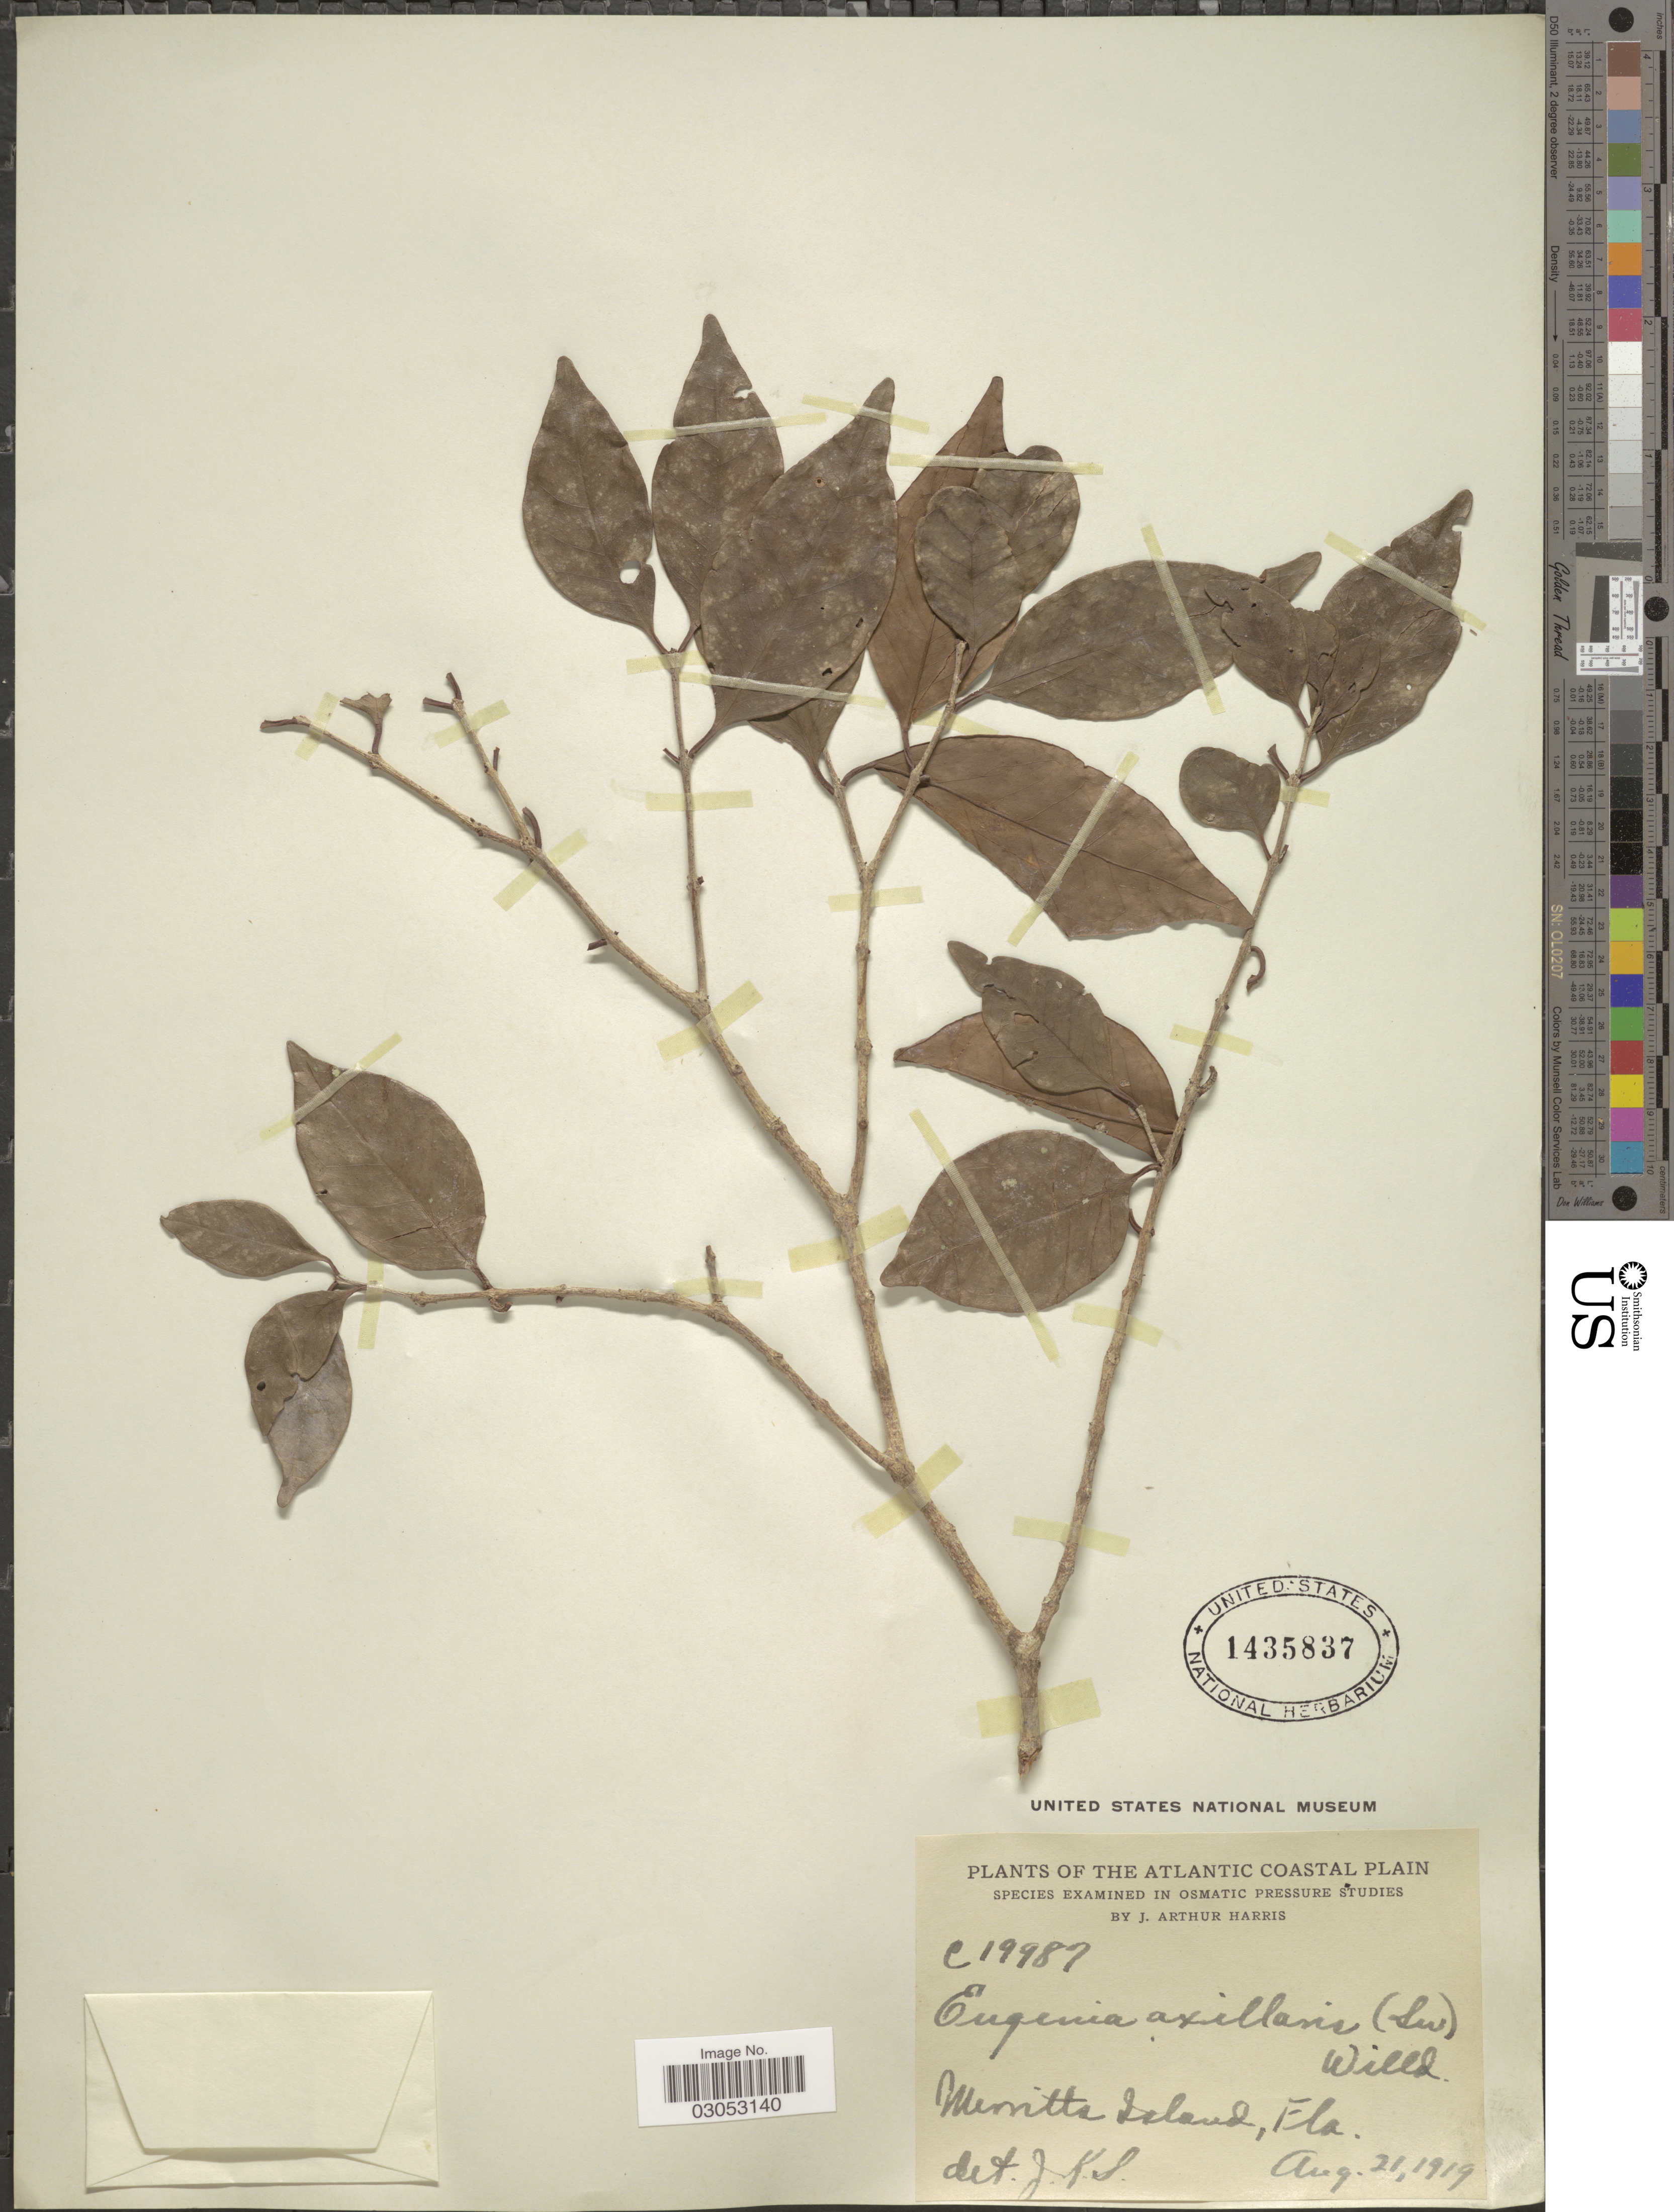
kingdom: Plantae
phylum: Tracheophyta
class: Magnoliopsida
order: Myrtales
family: Myrtaceae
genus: Eugenia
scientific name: Eugenia axillaris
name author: (Sw.) Willd.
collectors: J. A. Harris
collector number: C19987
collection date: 1919-08-21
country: United States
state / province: Florida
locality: The Atlantic Coastal Plain, Merritts Island.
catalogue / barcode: US 1435837